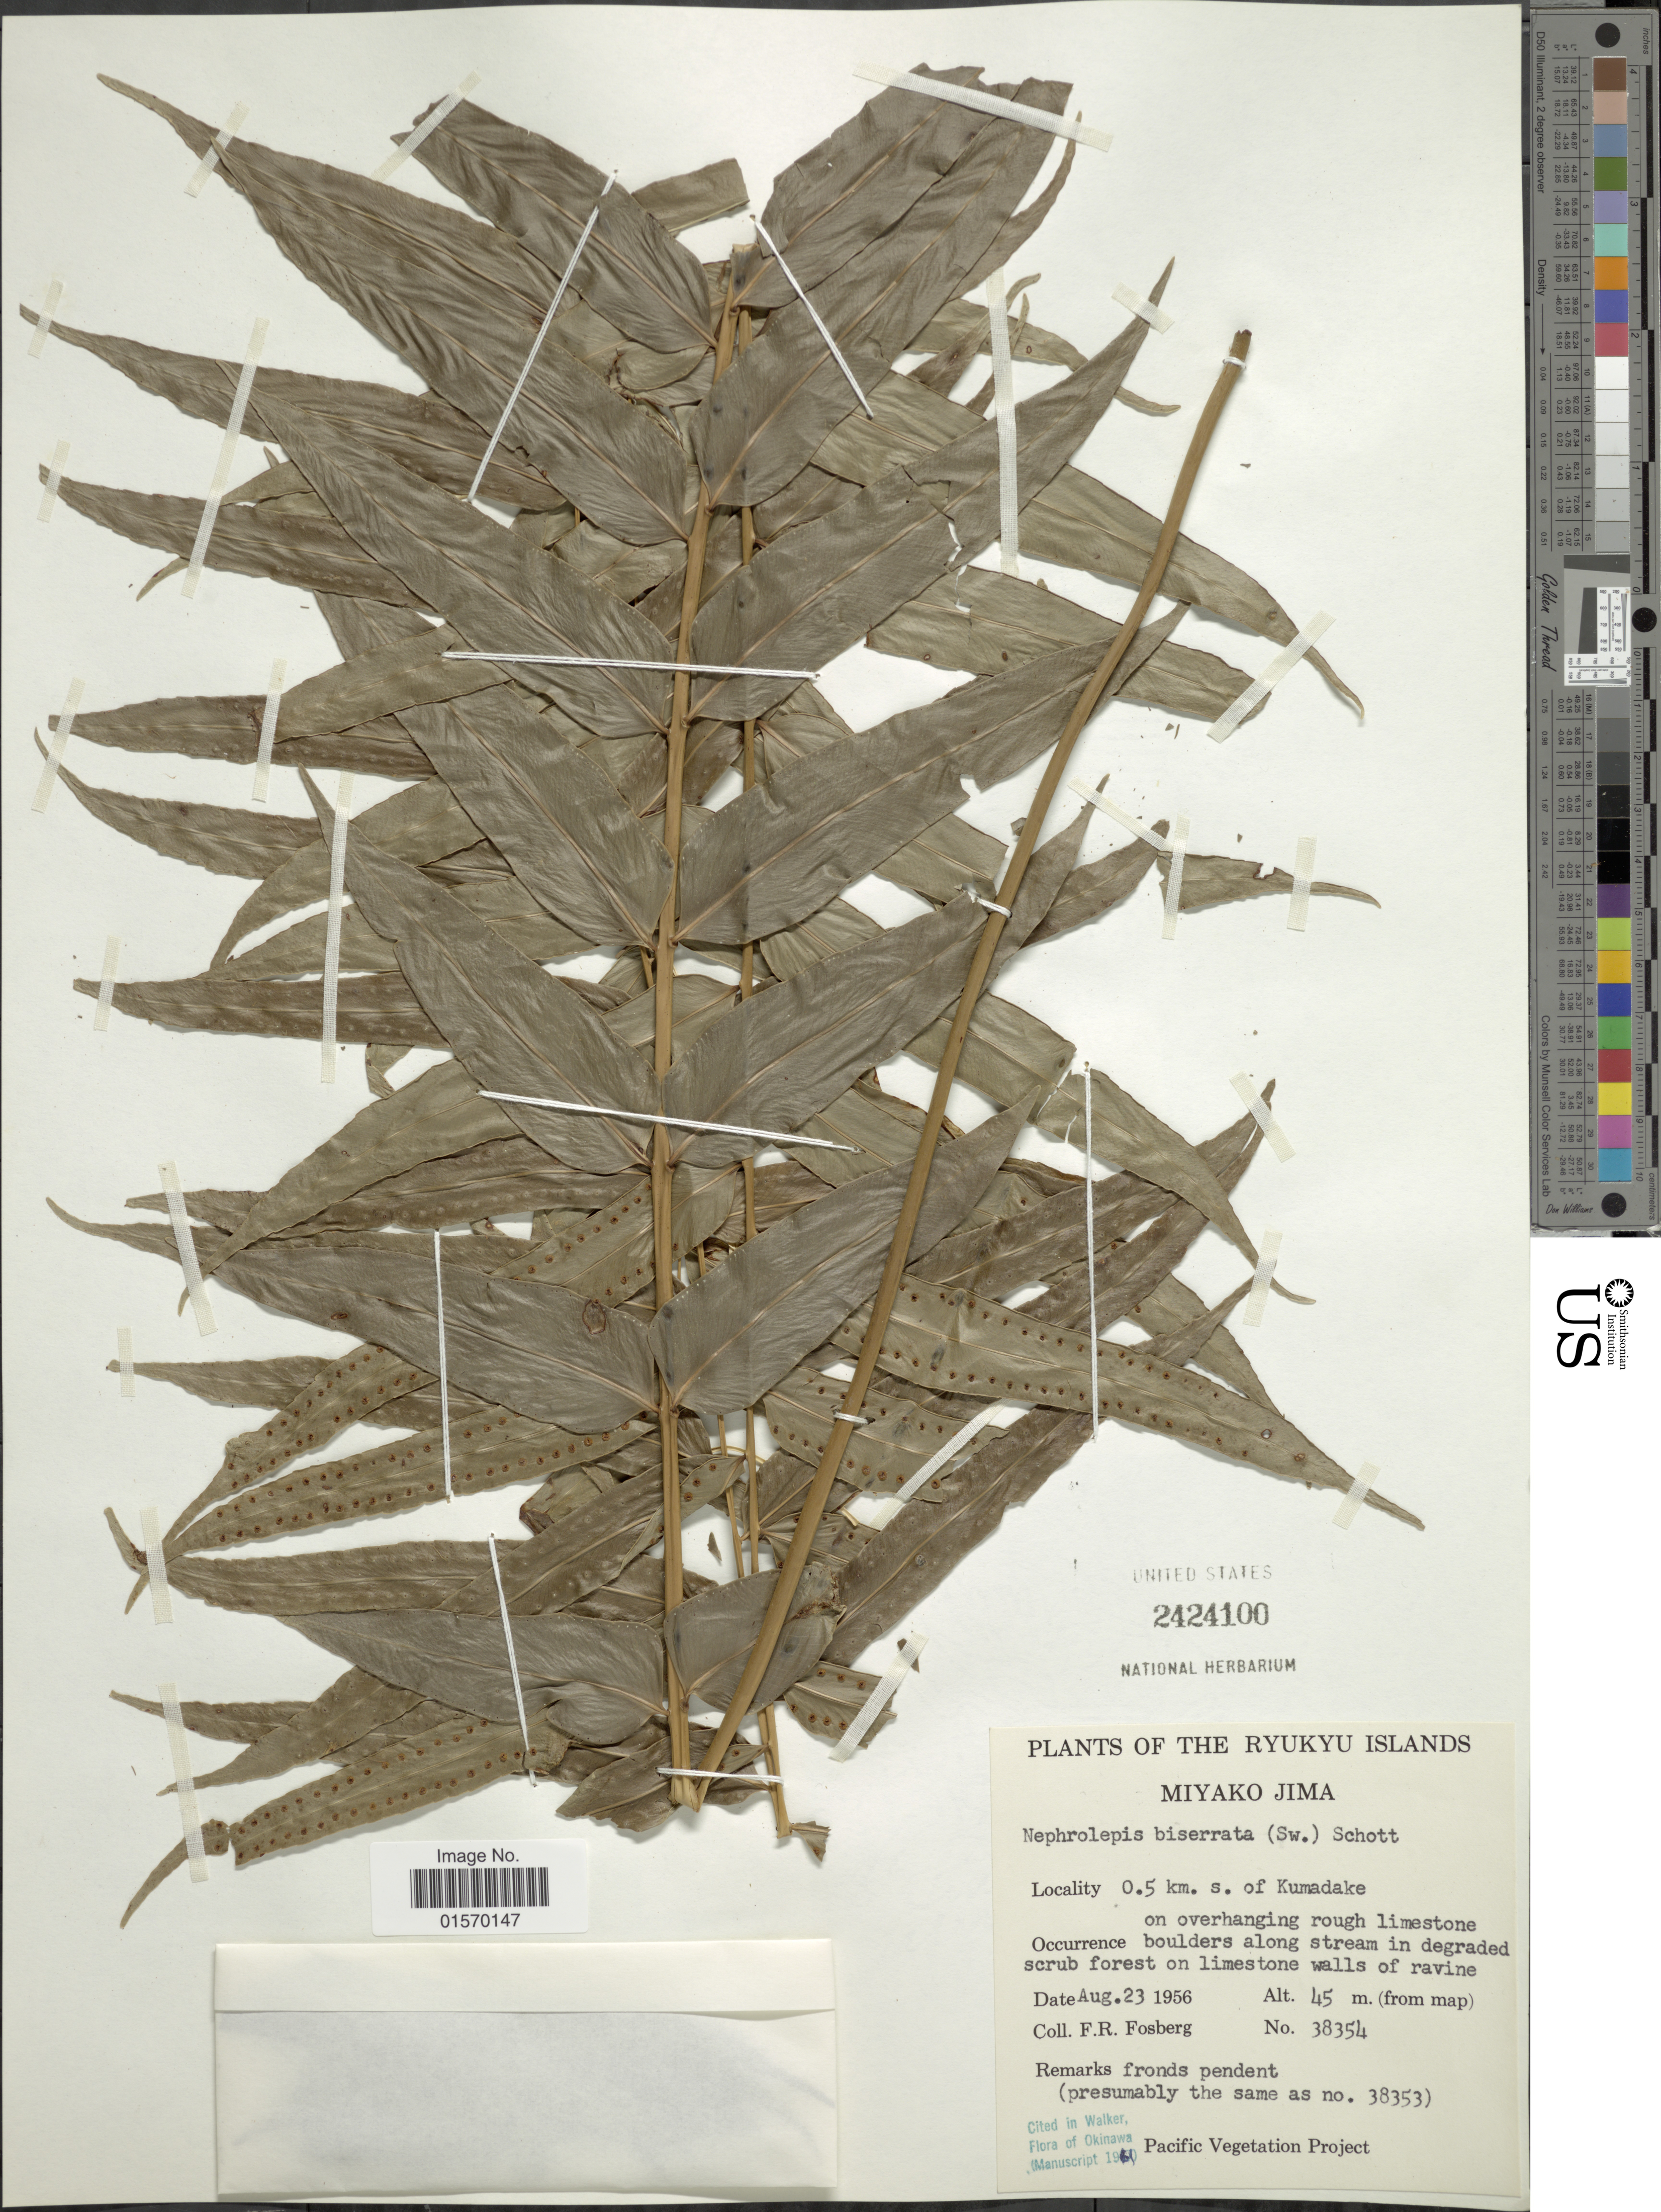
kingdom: Plantae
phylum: Tracheophyta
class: Polypodiopsida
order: Polypodiales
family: Nephrolepidaceae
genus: Nephrolepis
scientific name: Nephrolepis biserrata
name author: (Sw.) Schott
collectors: F. R. Fosberg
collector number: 38354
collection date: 1956-08-23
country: Japan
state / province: Okinawa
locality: The Ryukyu Islands. Miyako Jima. 0.5 km. s. of Kumadake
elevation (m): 45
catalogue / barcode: US 2424100